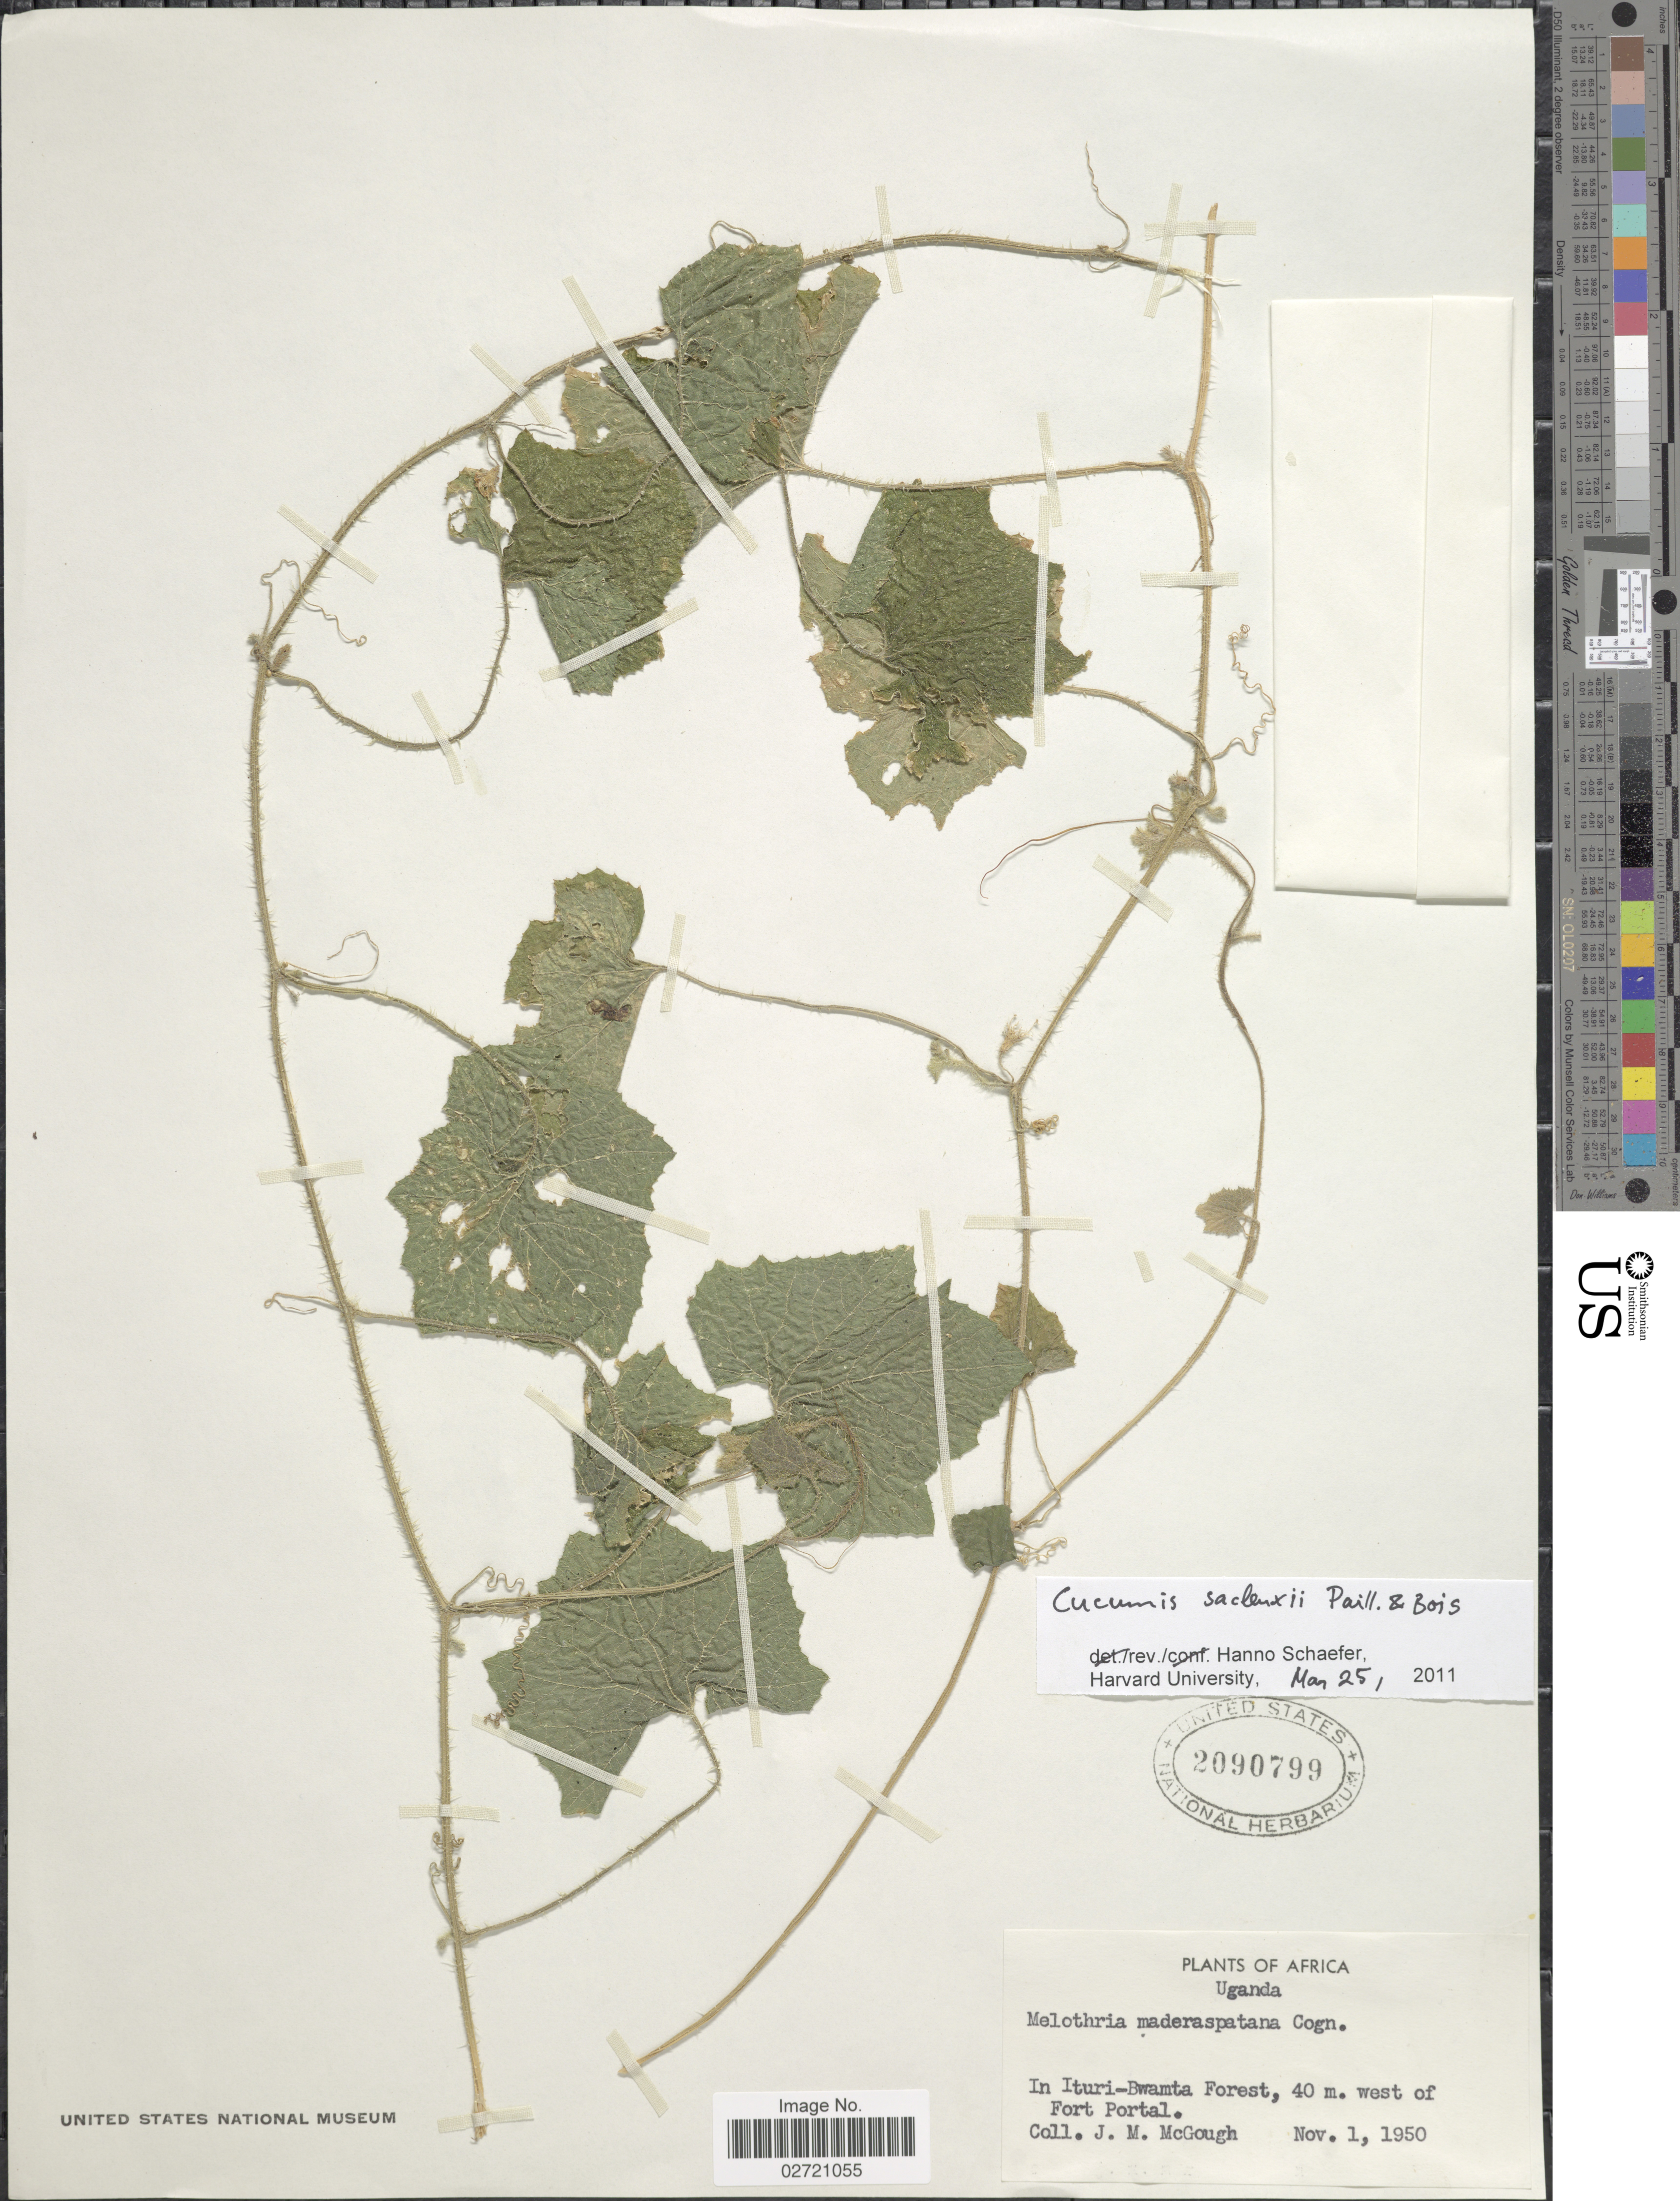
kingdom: Plantae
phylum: Tracheophyta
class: Magnoliopsida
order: Cucurbitales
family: Cucurbitaceae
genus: Cucumis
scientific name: Cucumis sacleuxii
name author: Pailleux & Bois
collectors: J. Mcgough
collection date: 1950-11-01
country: Uganda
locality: In Ituri-Bwamta Forest, 40 m. west of Fort Portal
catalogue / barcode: US 2090799